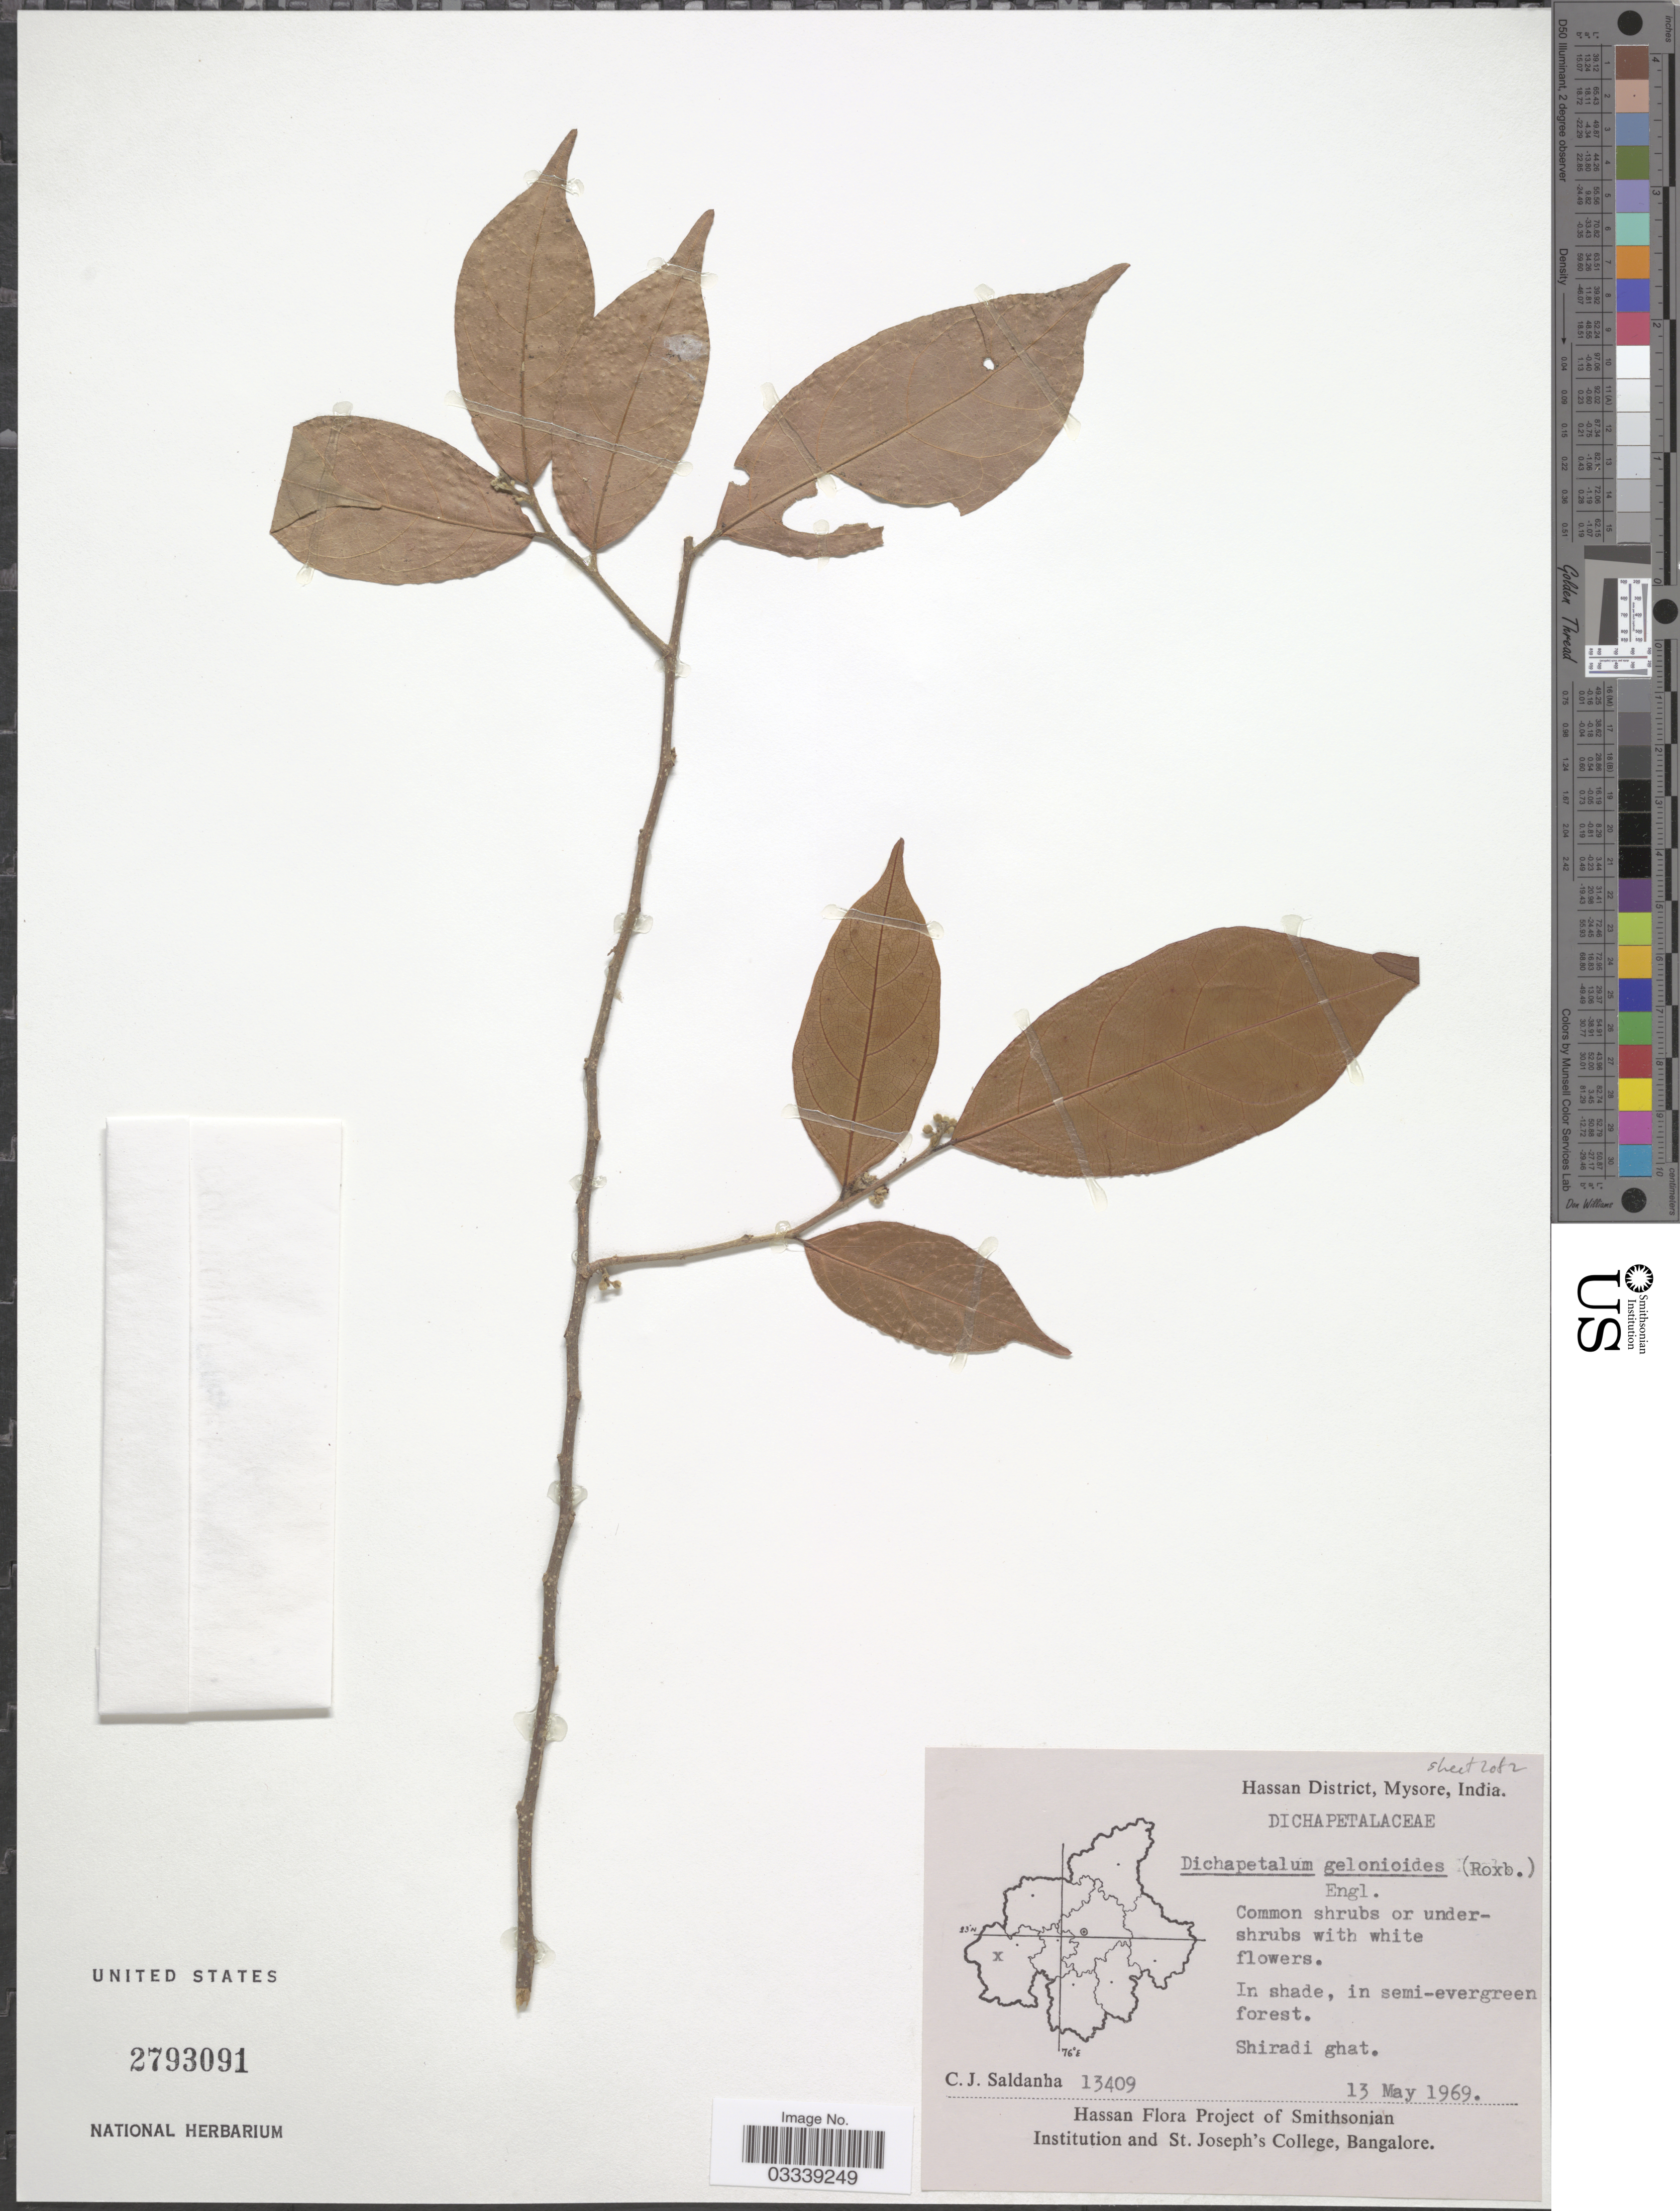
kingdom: Plantae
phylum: Tracheophyta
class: Magnoliopsida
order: Malpighiales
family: Dichapetalaceae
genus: Dichapetalum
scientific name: Dichapetalum gelonioides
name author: (Roxb.) Engl.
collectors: C. J. Saldanha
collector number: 13409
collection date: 1969-05-13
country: India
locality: Hassan District, Mysore, Shiradi ghat.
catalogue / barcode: US 2793091